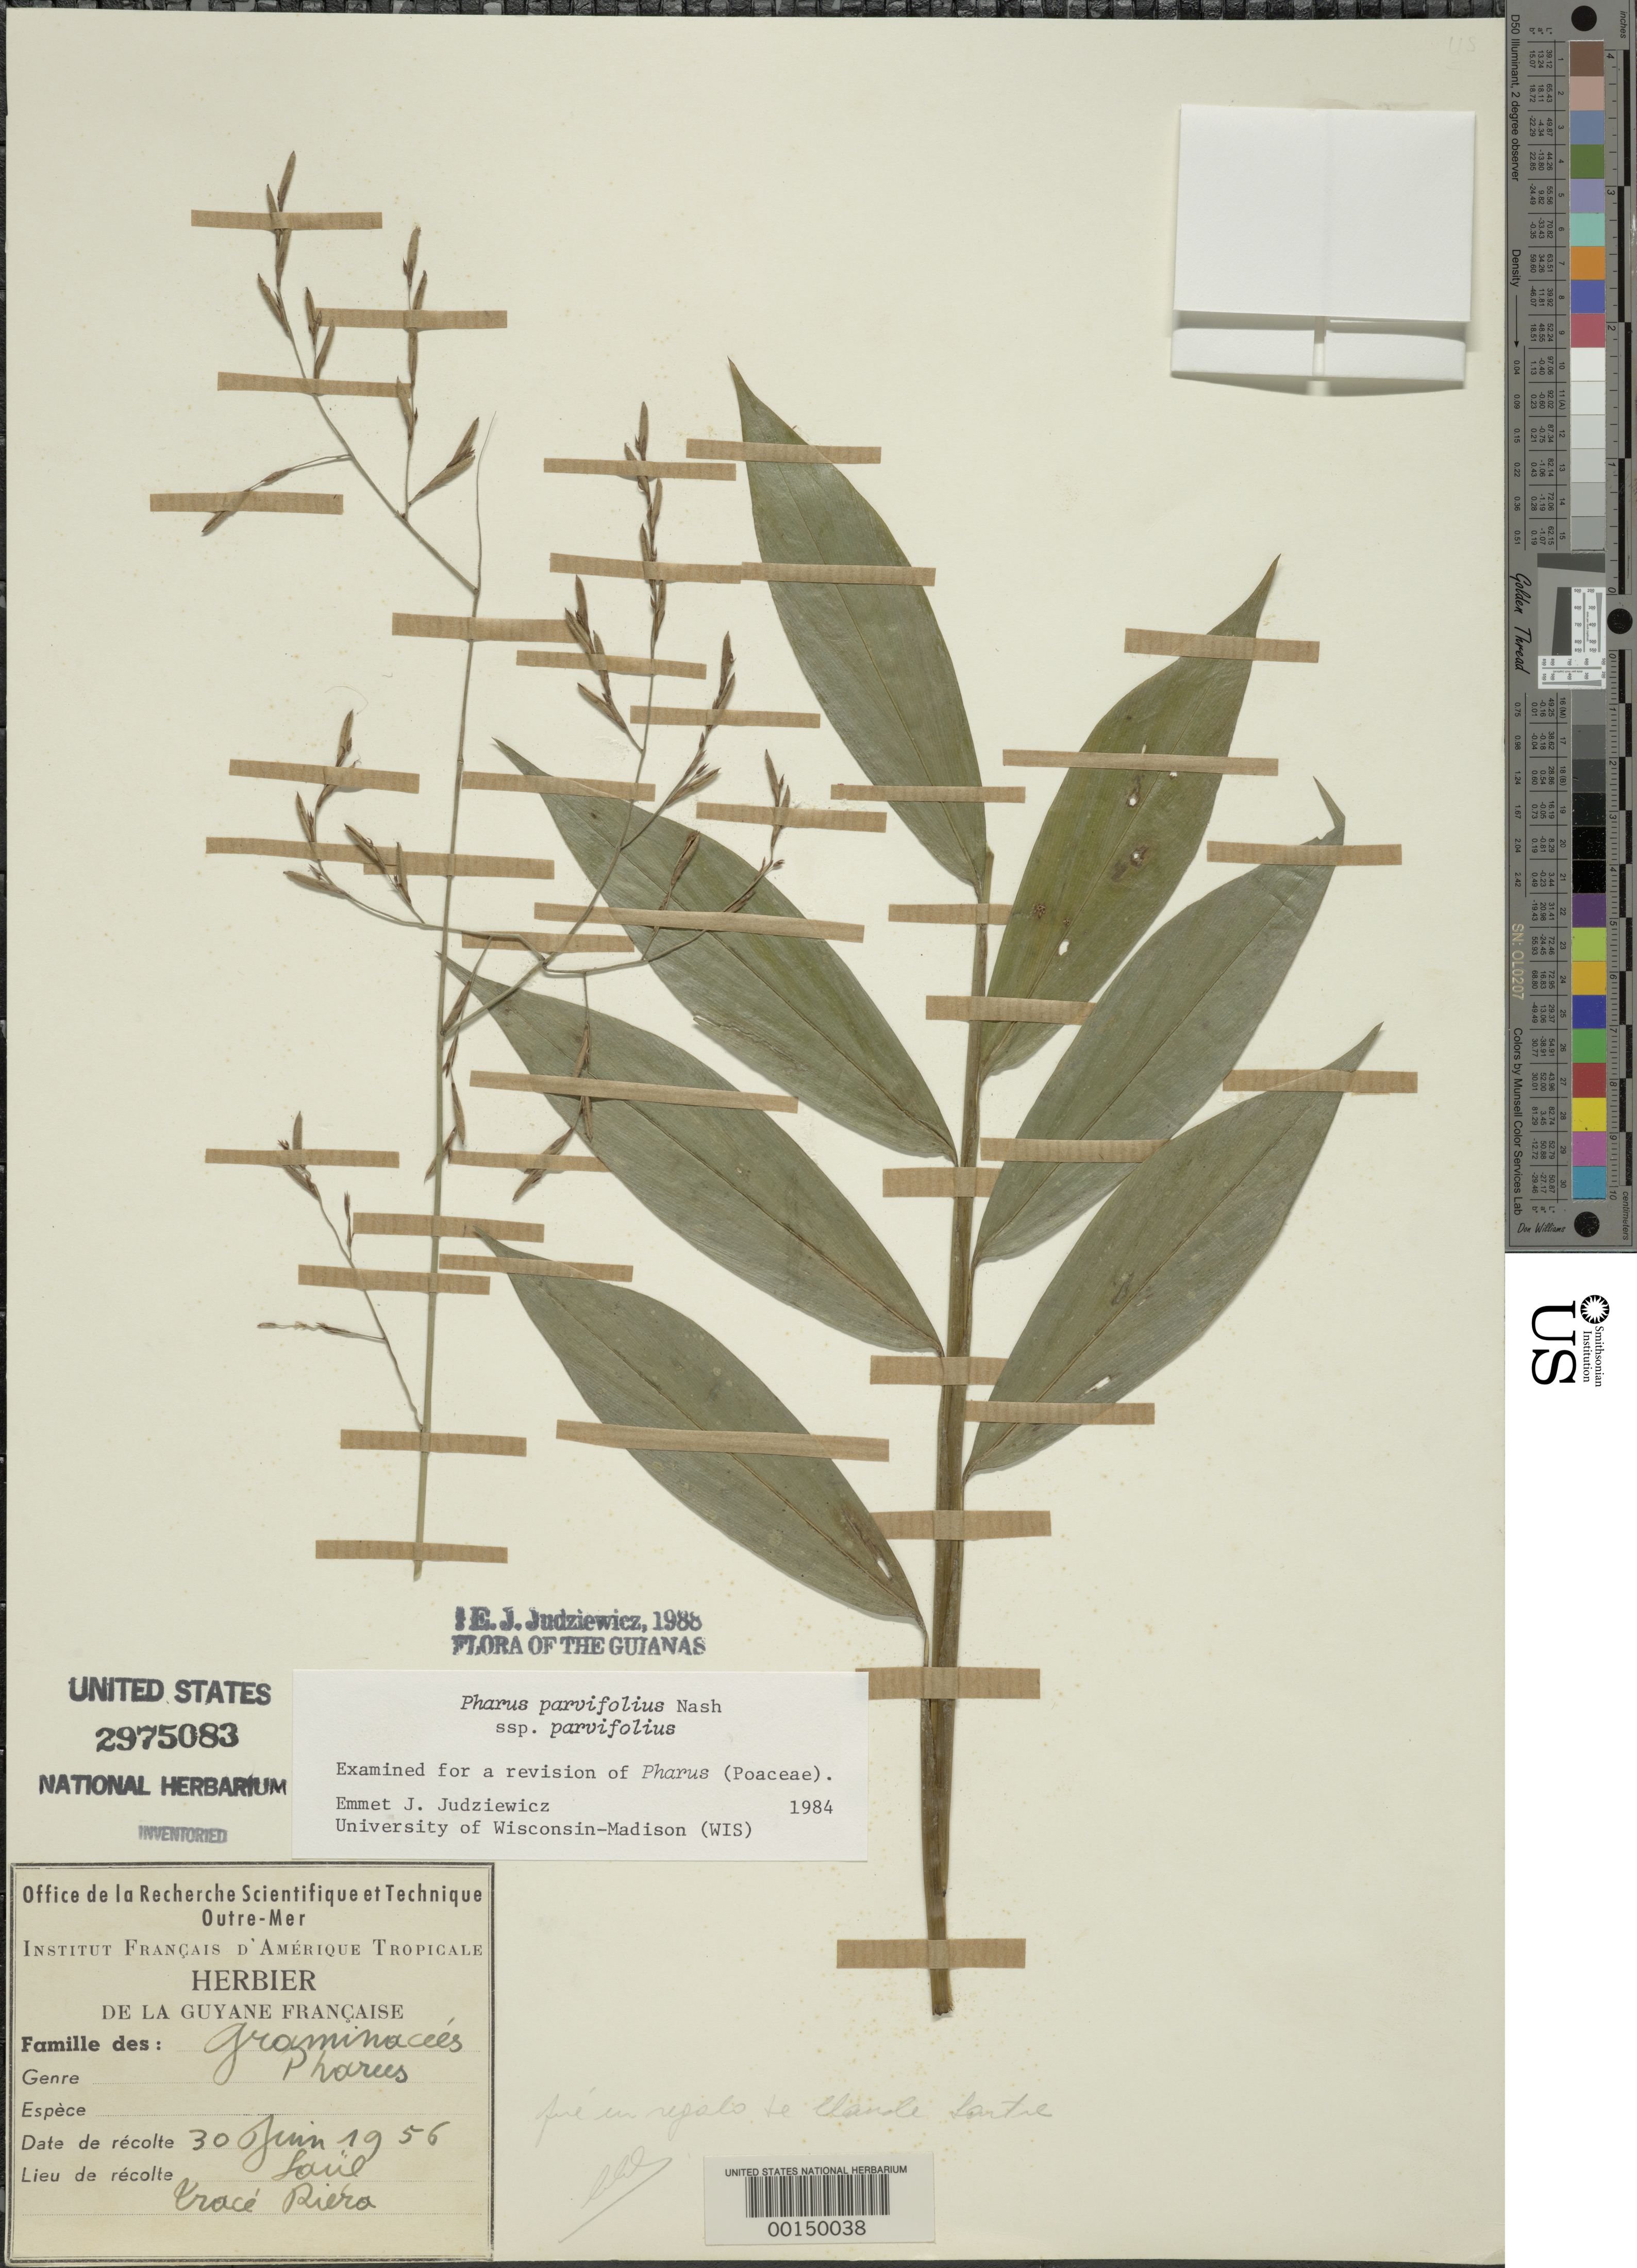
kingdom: Plantae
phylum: Tracheophyta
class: Liliopsida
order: Poales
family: Poaceae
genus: Pharus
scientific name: Pharus parvifolius subsp. parvifolius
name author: Nash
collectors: -. Saul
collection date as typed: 30 Jun 1956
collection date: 1956-06-30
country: French Guiana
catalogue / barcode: US 2975083